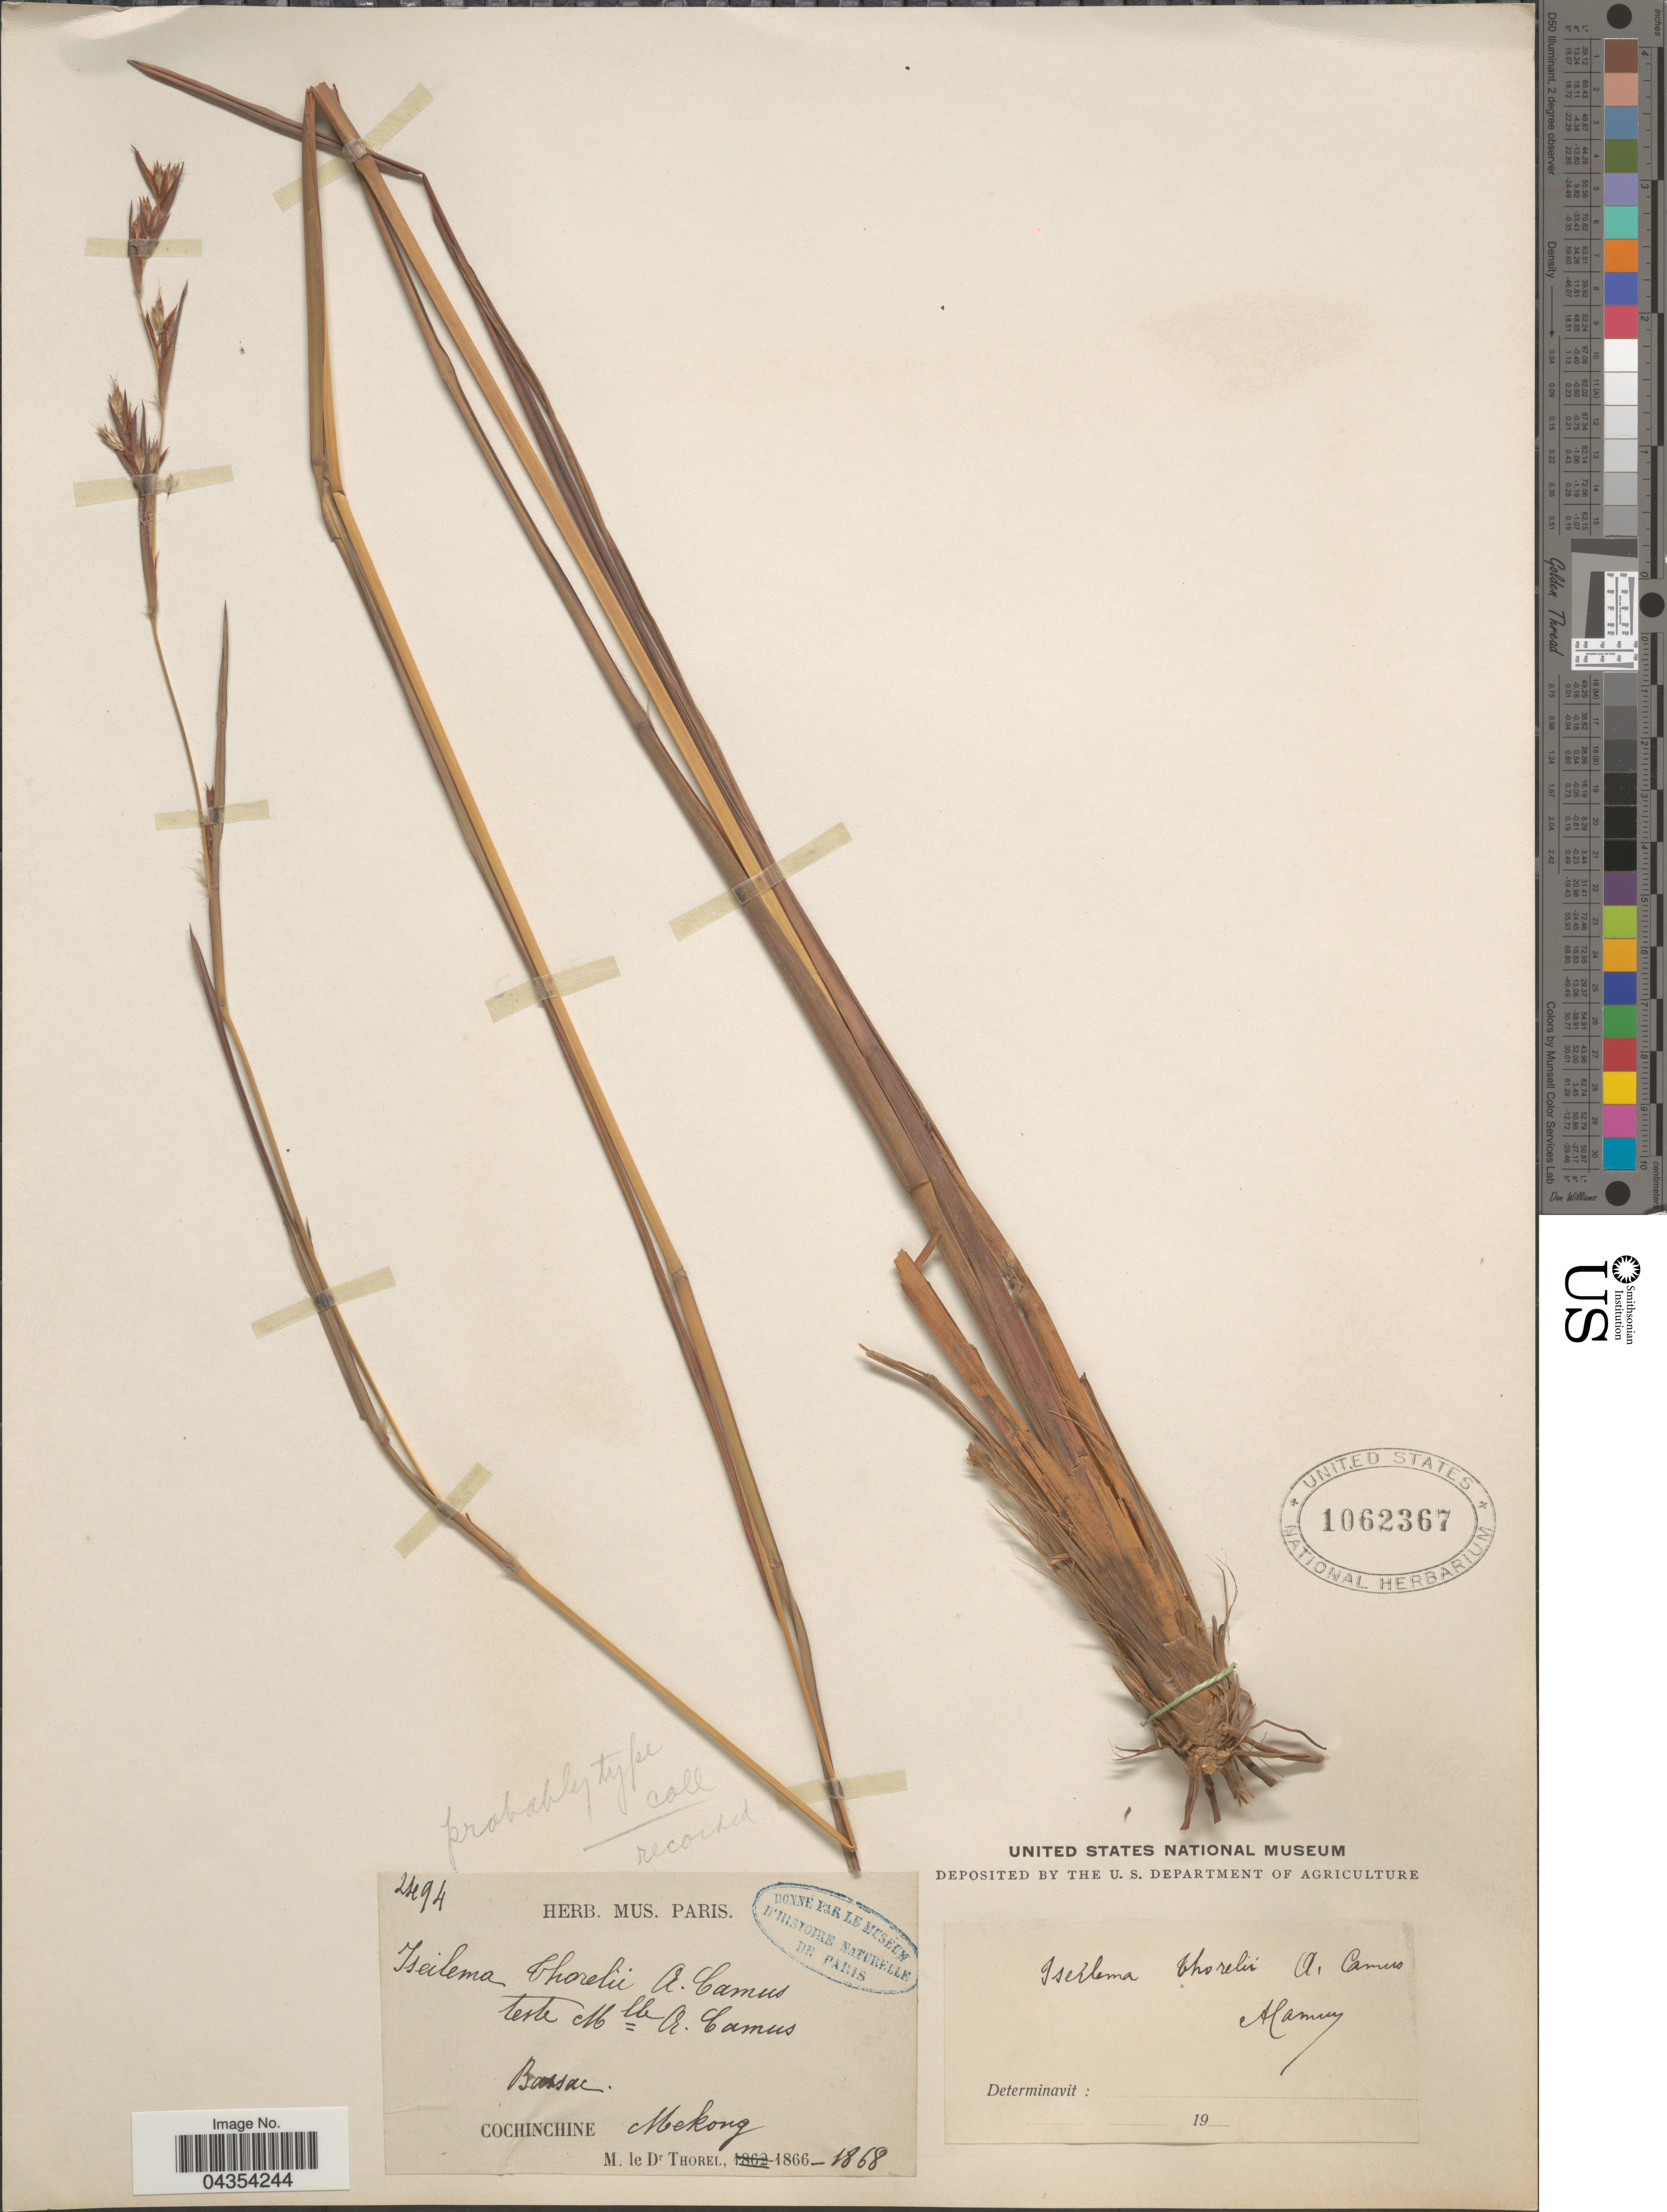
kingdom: Plantae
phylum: Tracheophyta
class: Liliopsida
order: Poales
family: Poaceae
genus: Iseilema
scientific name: Iseilema thorelii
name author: A. Camus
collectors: Thorel, M. "M. [=Monsieur] Thorel" DO NOT USE (error for C. Thorel)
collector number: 2494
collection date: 1866/1868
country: Vietnam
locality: Bassac. Cochinchine. Mekong.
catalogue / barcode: US 1062367